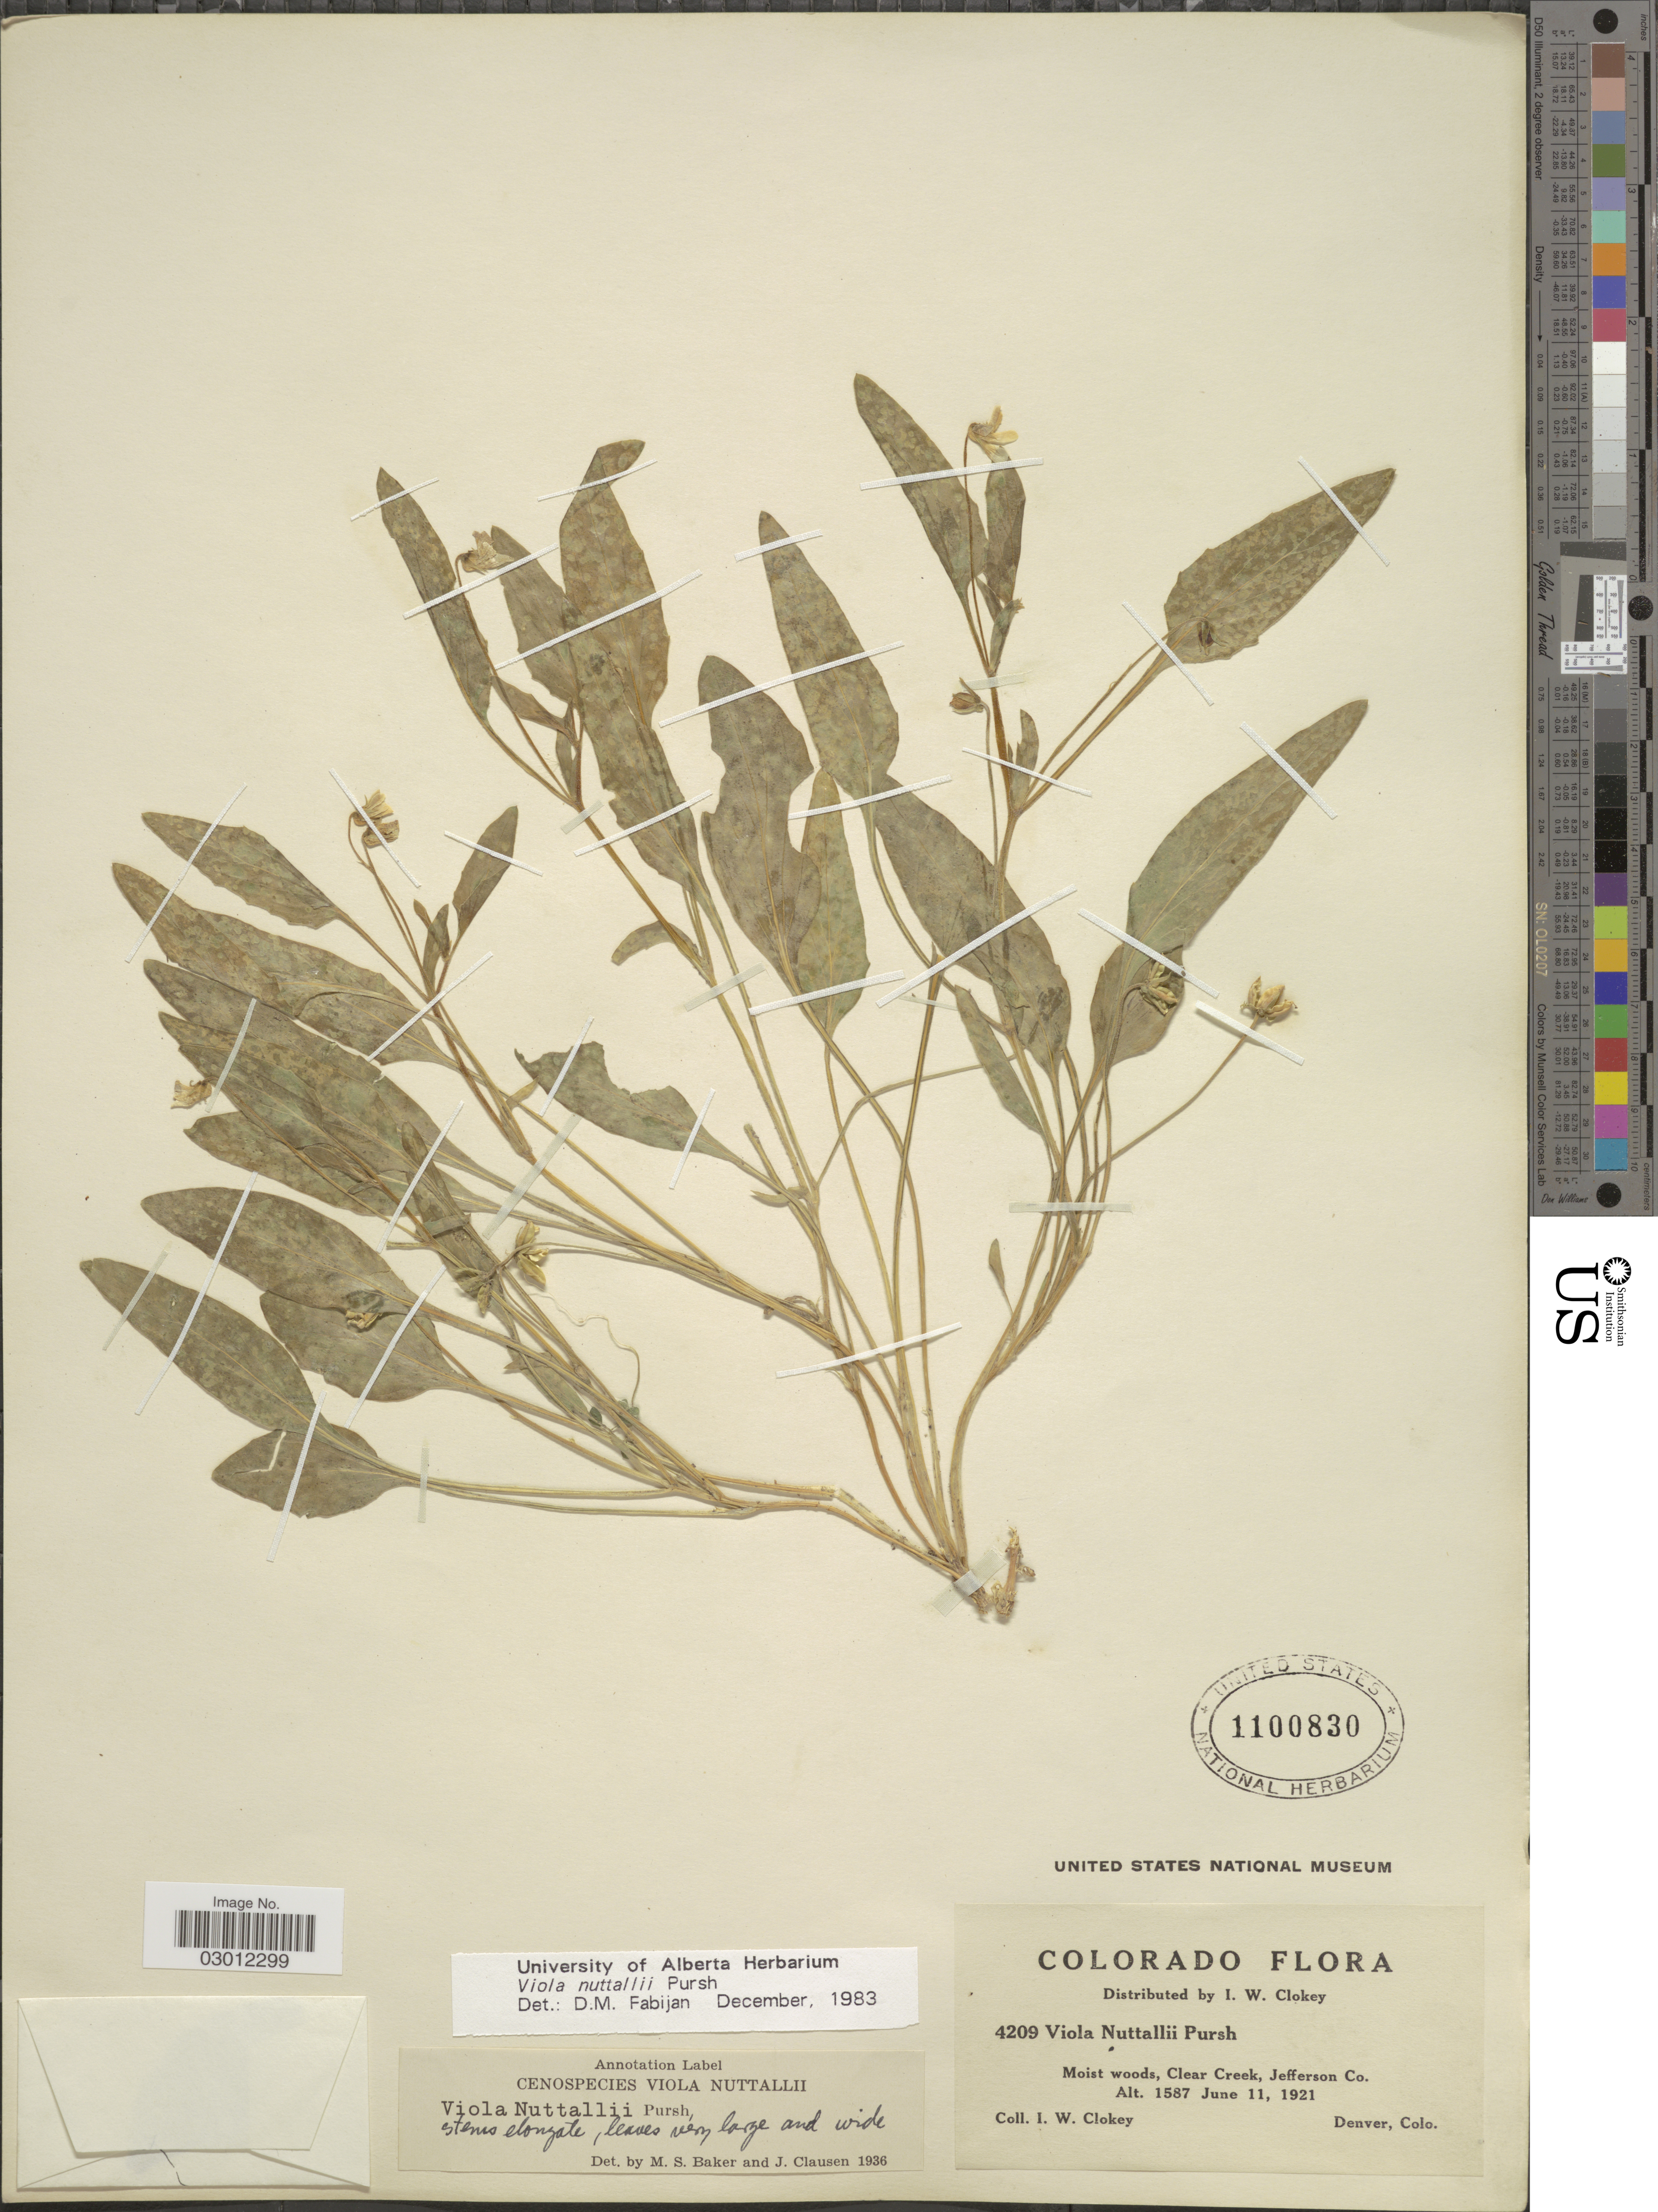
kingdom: Plantae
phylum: Tracheophyta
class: Magnoliopsida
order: Malpighiales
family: Violaceae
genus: Viola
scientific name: Viola nuttallii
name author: Pursh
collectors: I. W. Clokey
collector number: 4209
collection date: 1921-06-11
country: United States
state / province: Colorado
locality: Clear Creek, Jefferson Co.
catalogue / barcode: US 1100830